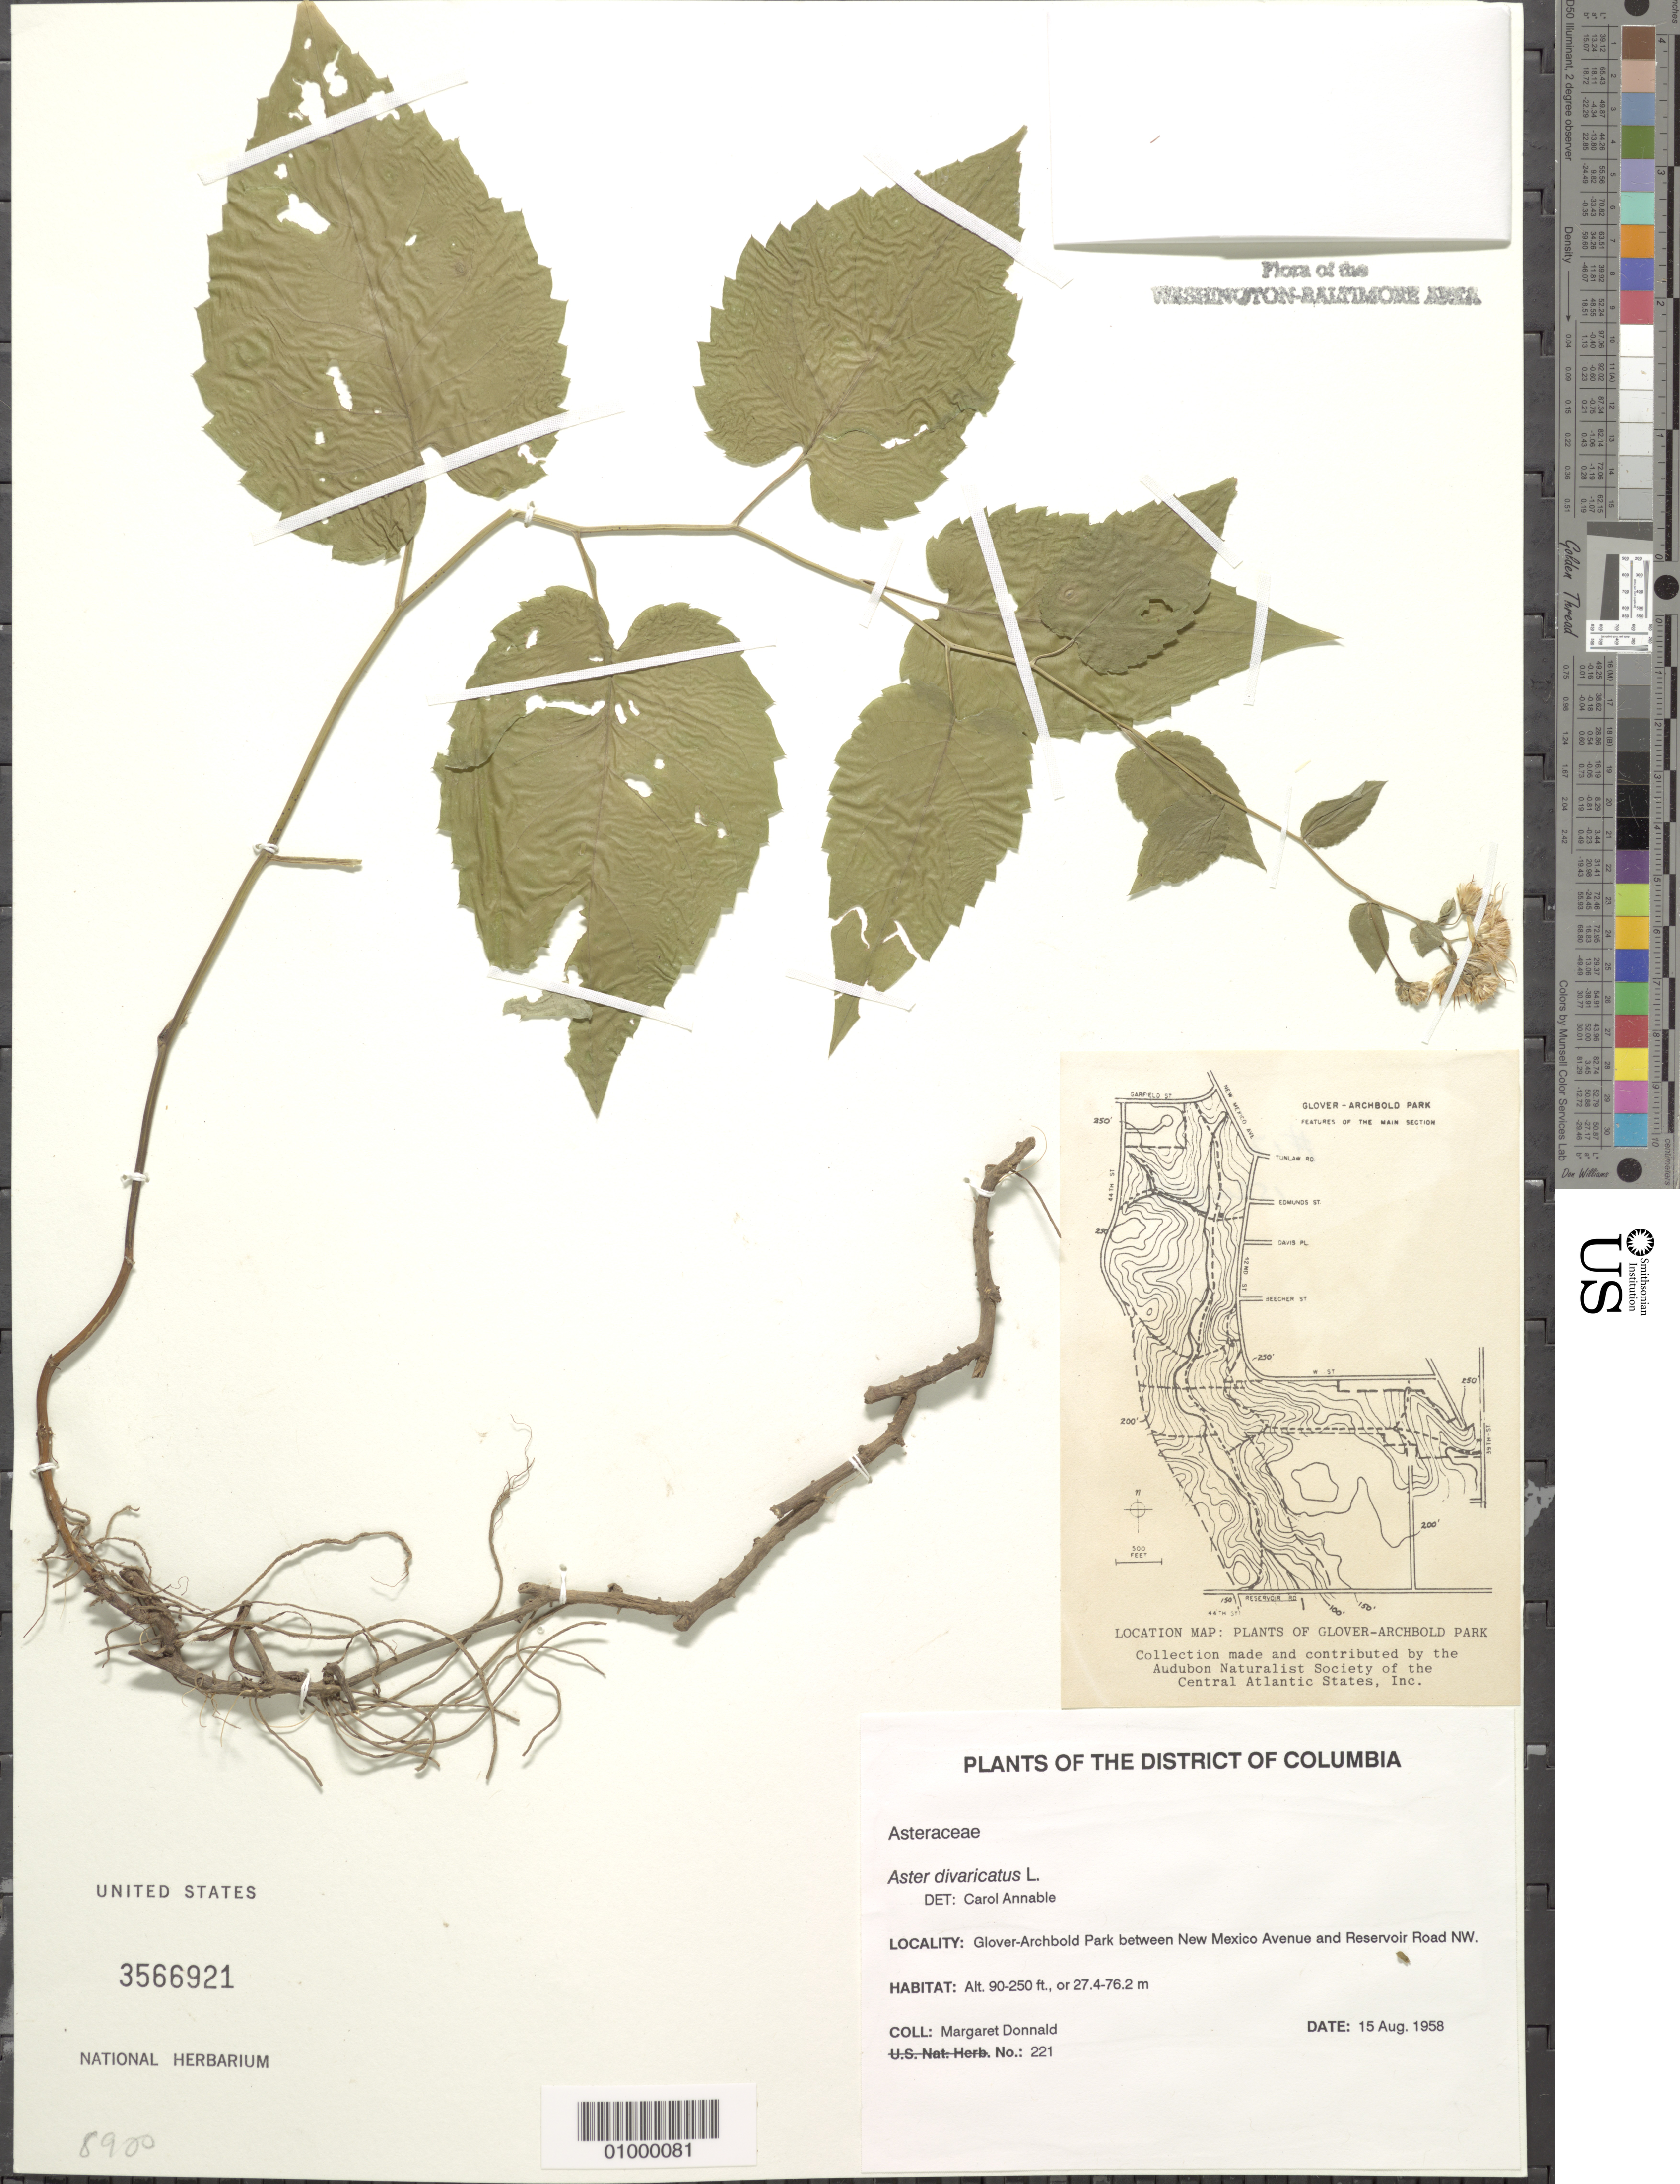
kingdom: Plantae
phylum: Tracheophyta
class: Magnoliopsida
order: Asterales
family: Asteraceae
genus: Eurybia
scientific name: Eurybia divaricata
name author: (L.) G.L. Nesom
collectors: M. Donnald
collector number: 221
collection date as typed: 15 Aug 1958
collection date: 1958-08-15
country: United States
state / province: District of Columbia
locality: Glover-Archbold Park between New Mexico Avenue and Reservoir Road NW.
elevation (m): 27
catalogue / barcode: US 3566921